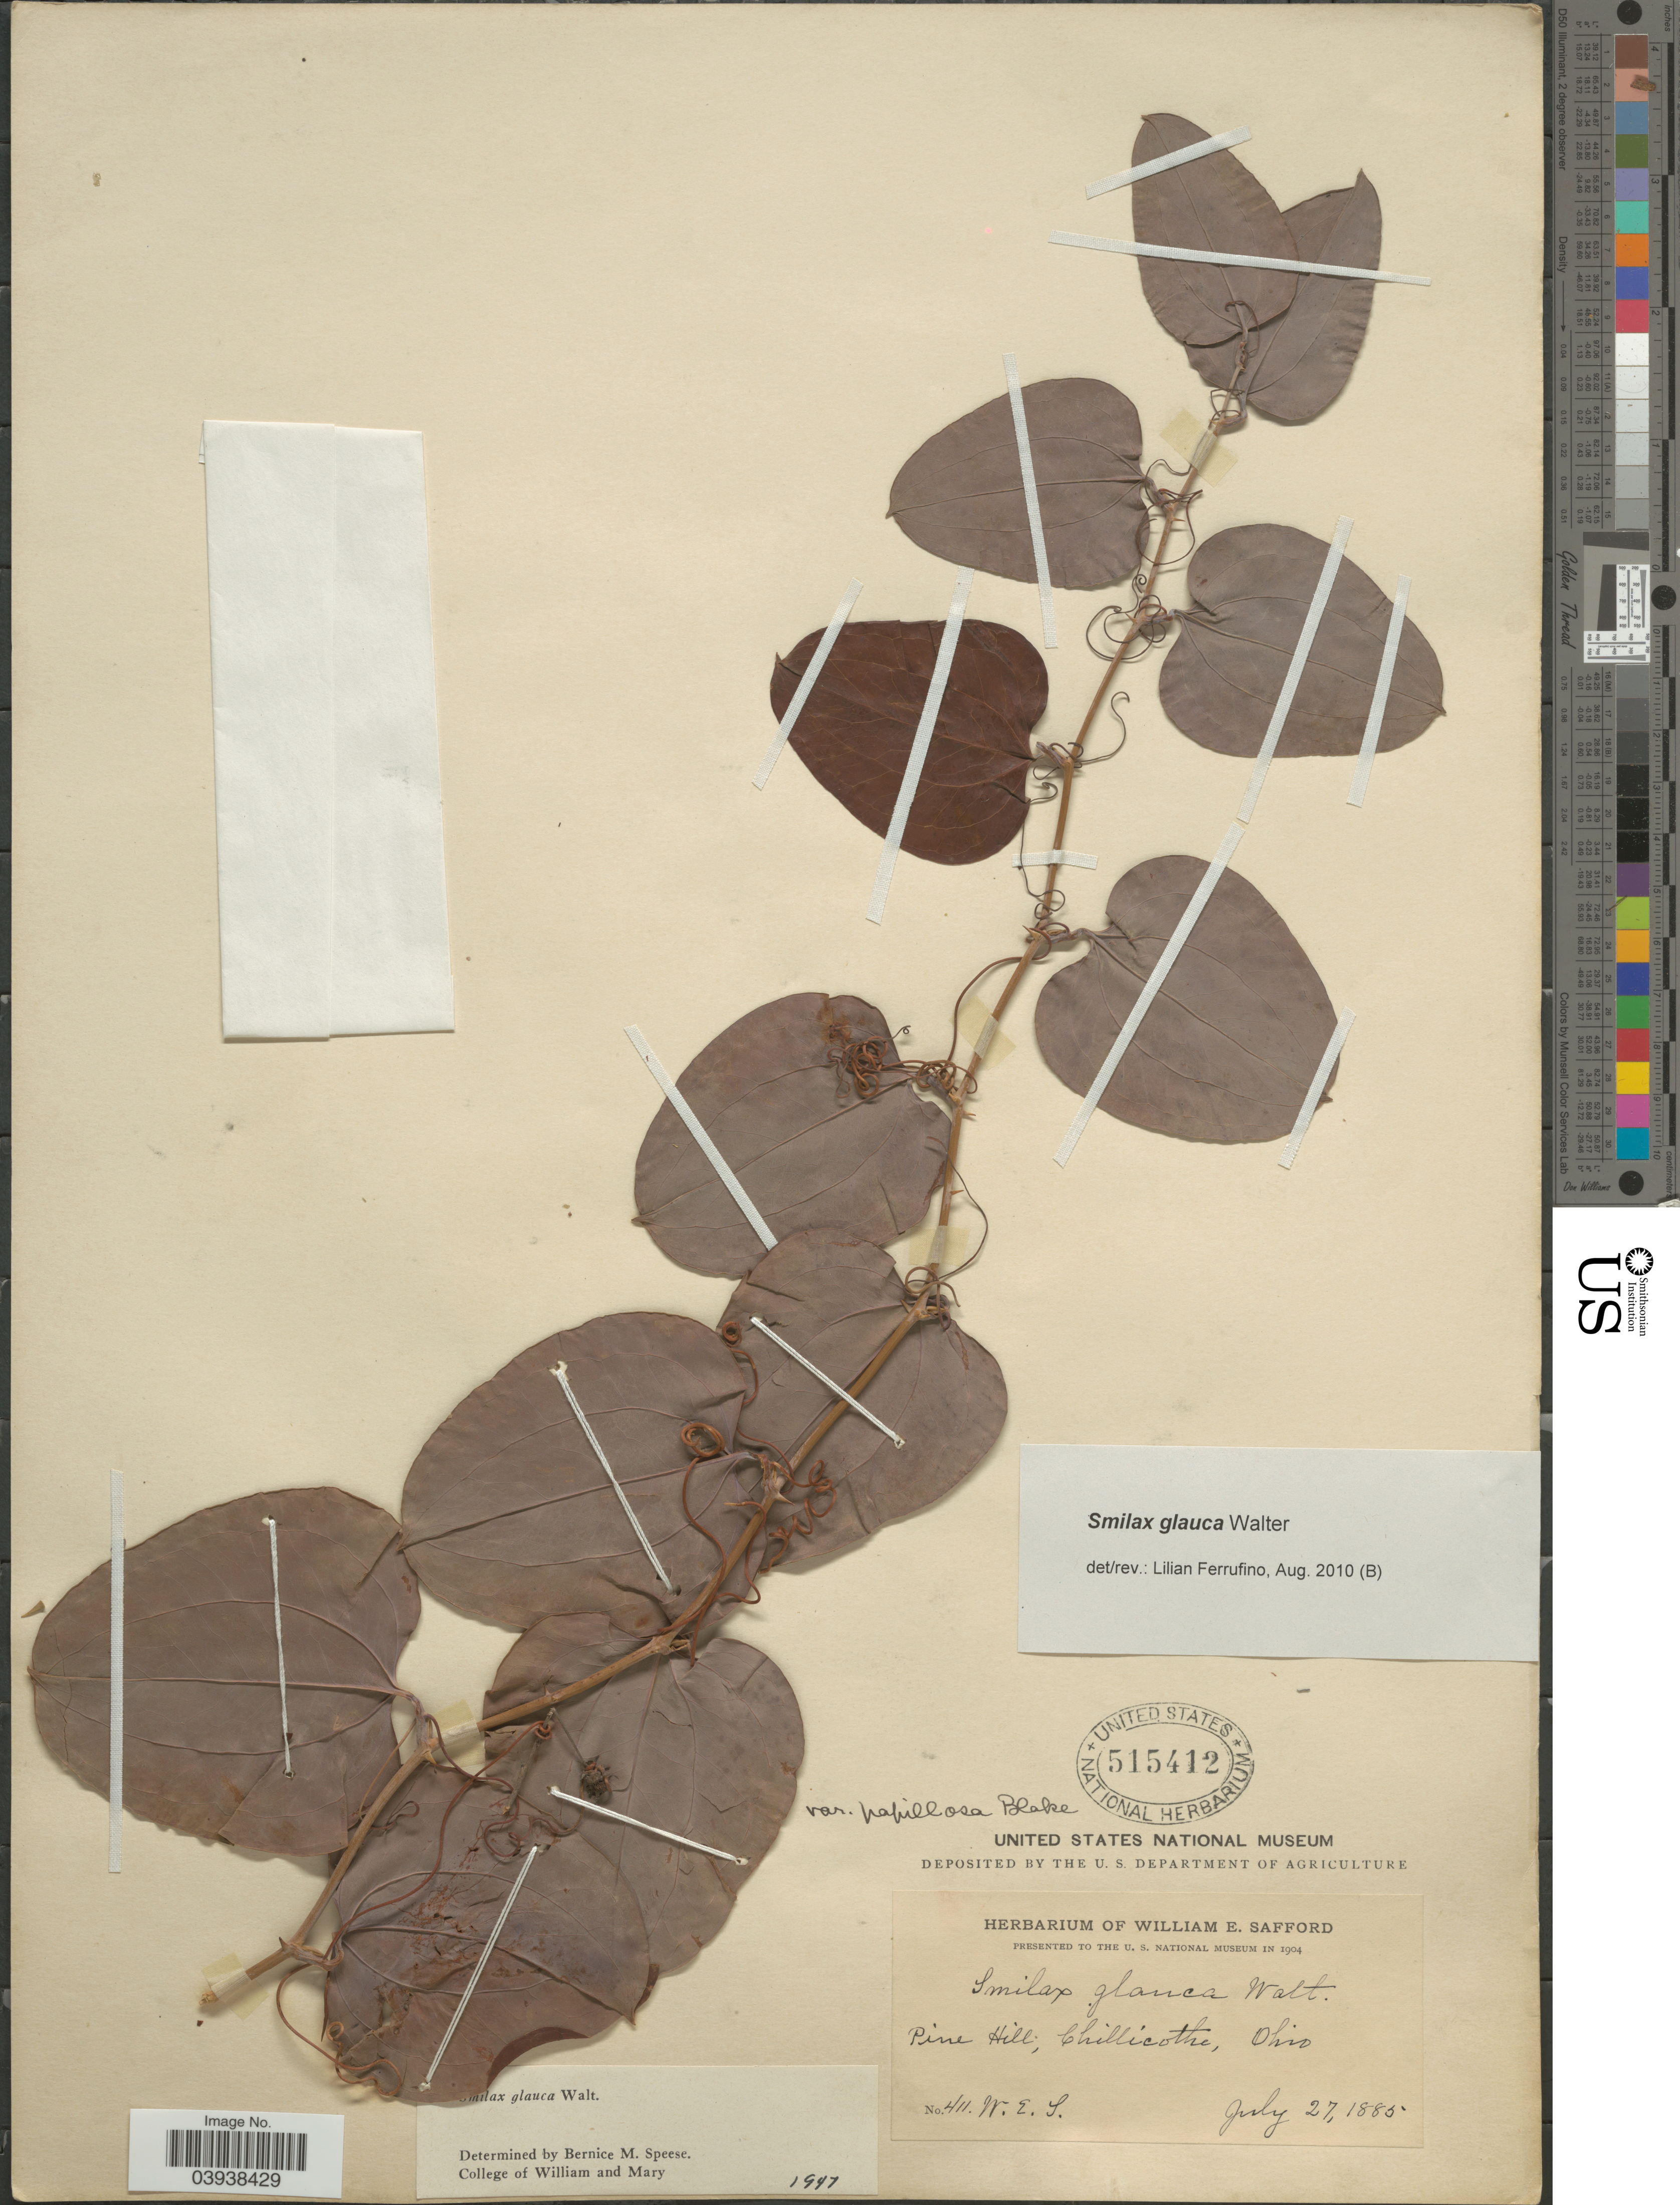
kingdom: Plantae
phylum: Tracheophyta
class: Liliopsida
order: Liliales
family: Smilacaceae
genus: Smilax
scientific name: Smilax glauca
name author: Walter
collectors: W. E. Safford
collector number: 411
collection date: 1885-07-27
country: United States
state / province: Ohio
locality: Pine Hill, Chillicothe.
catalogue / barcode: US 515412